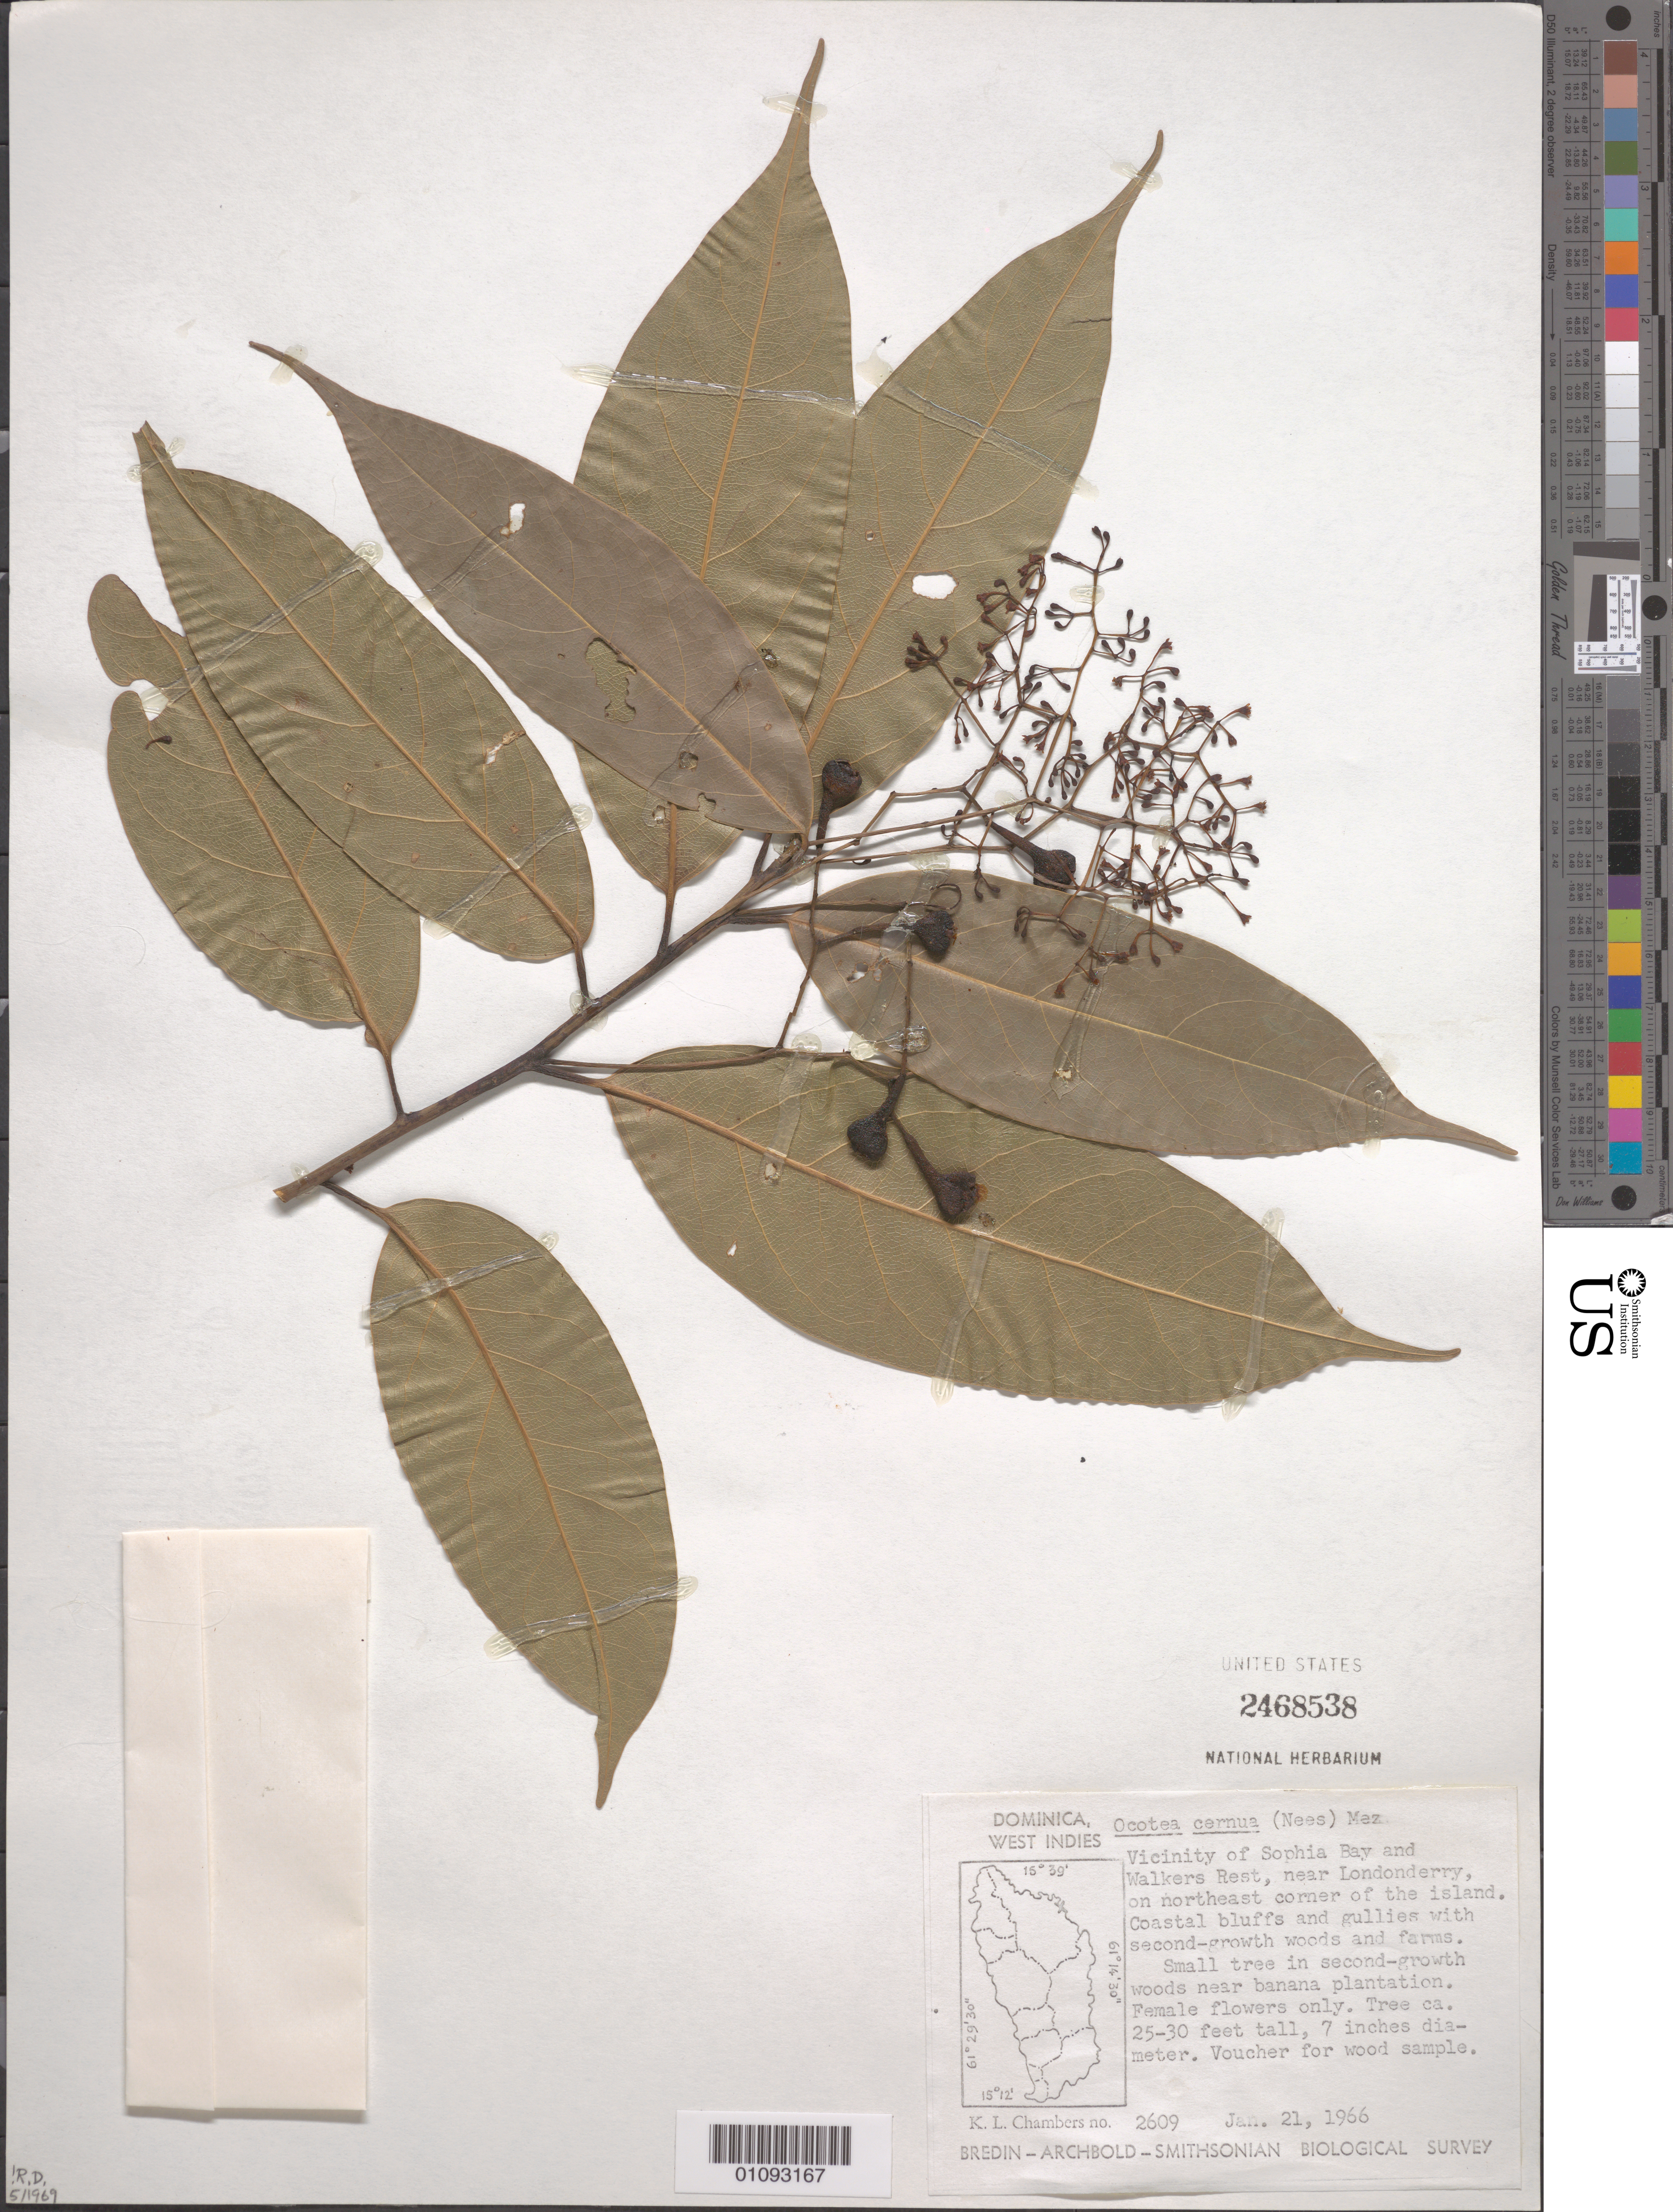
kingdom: Plantae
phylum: Tracheophyta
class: Magnoliopsida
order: Laurales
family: Lauraceae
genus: Ocotea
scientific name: Ocotea cernua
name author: (Nees) Mez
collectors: K. L. Chambers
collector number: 2609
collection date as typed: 21 Jun 1966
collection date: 1966-06-21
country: Dominica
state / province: St. Andrew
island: Dominica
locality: Vicinity of Sophia Bay and Walkers Rest, near Londonderry.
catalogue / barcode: US 2468538